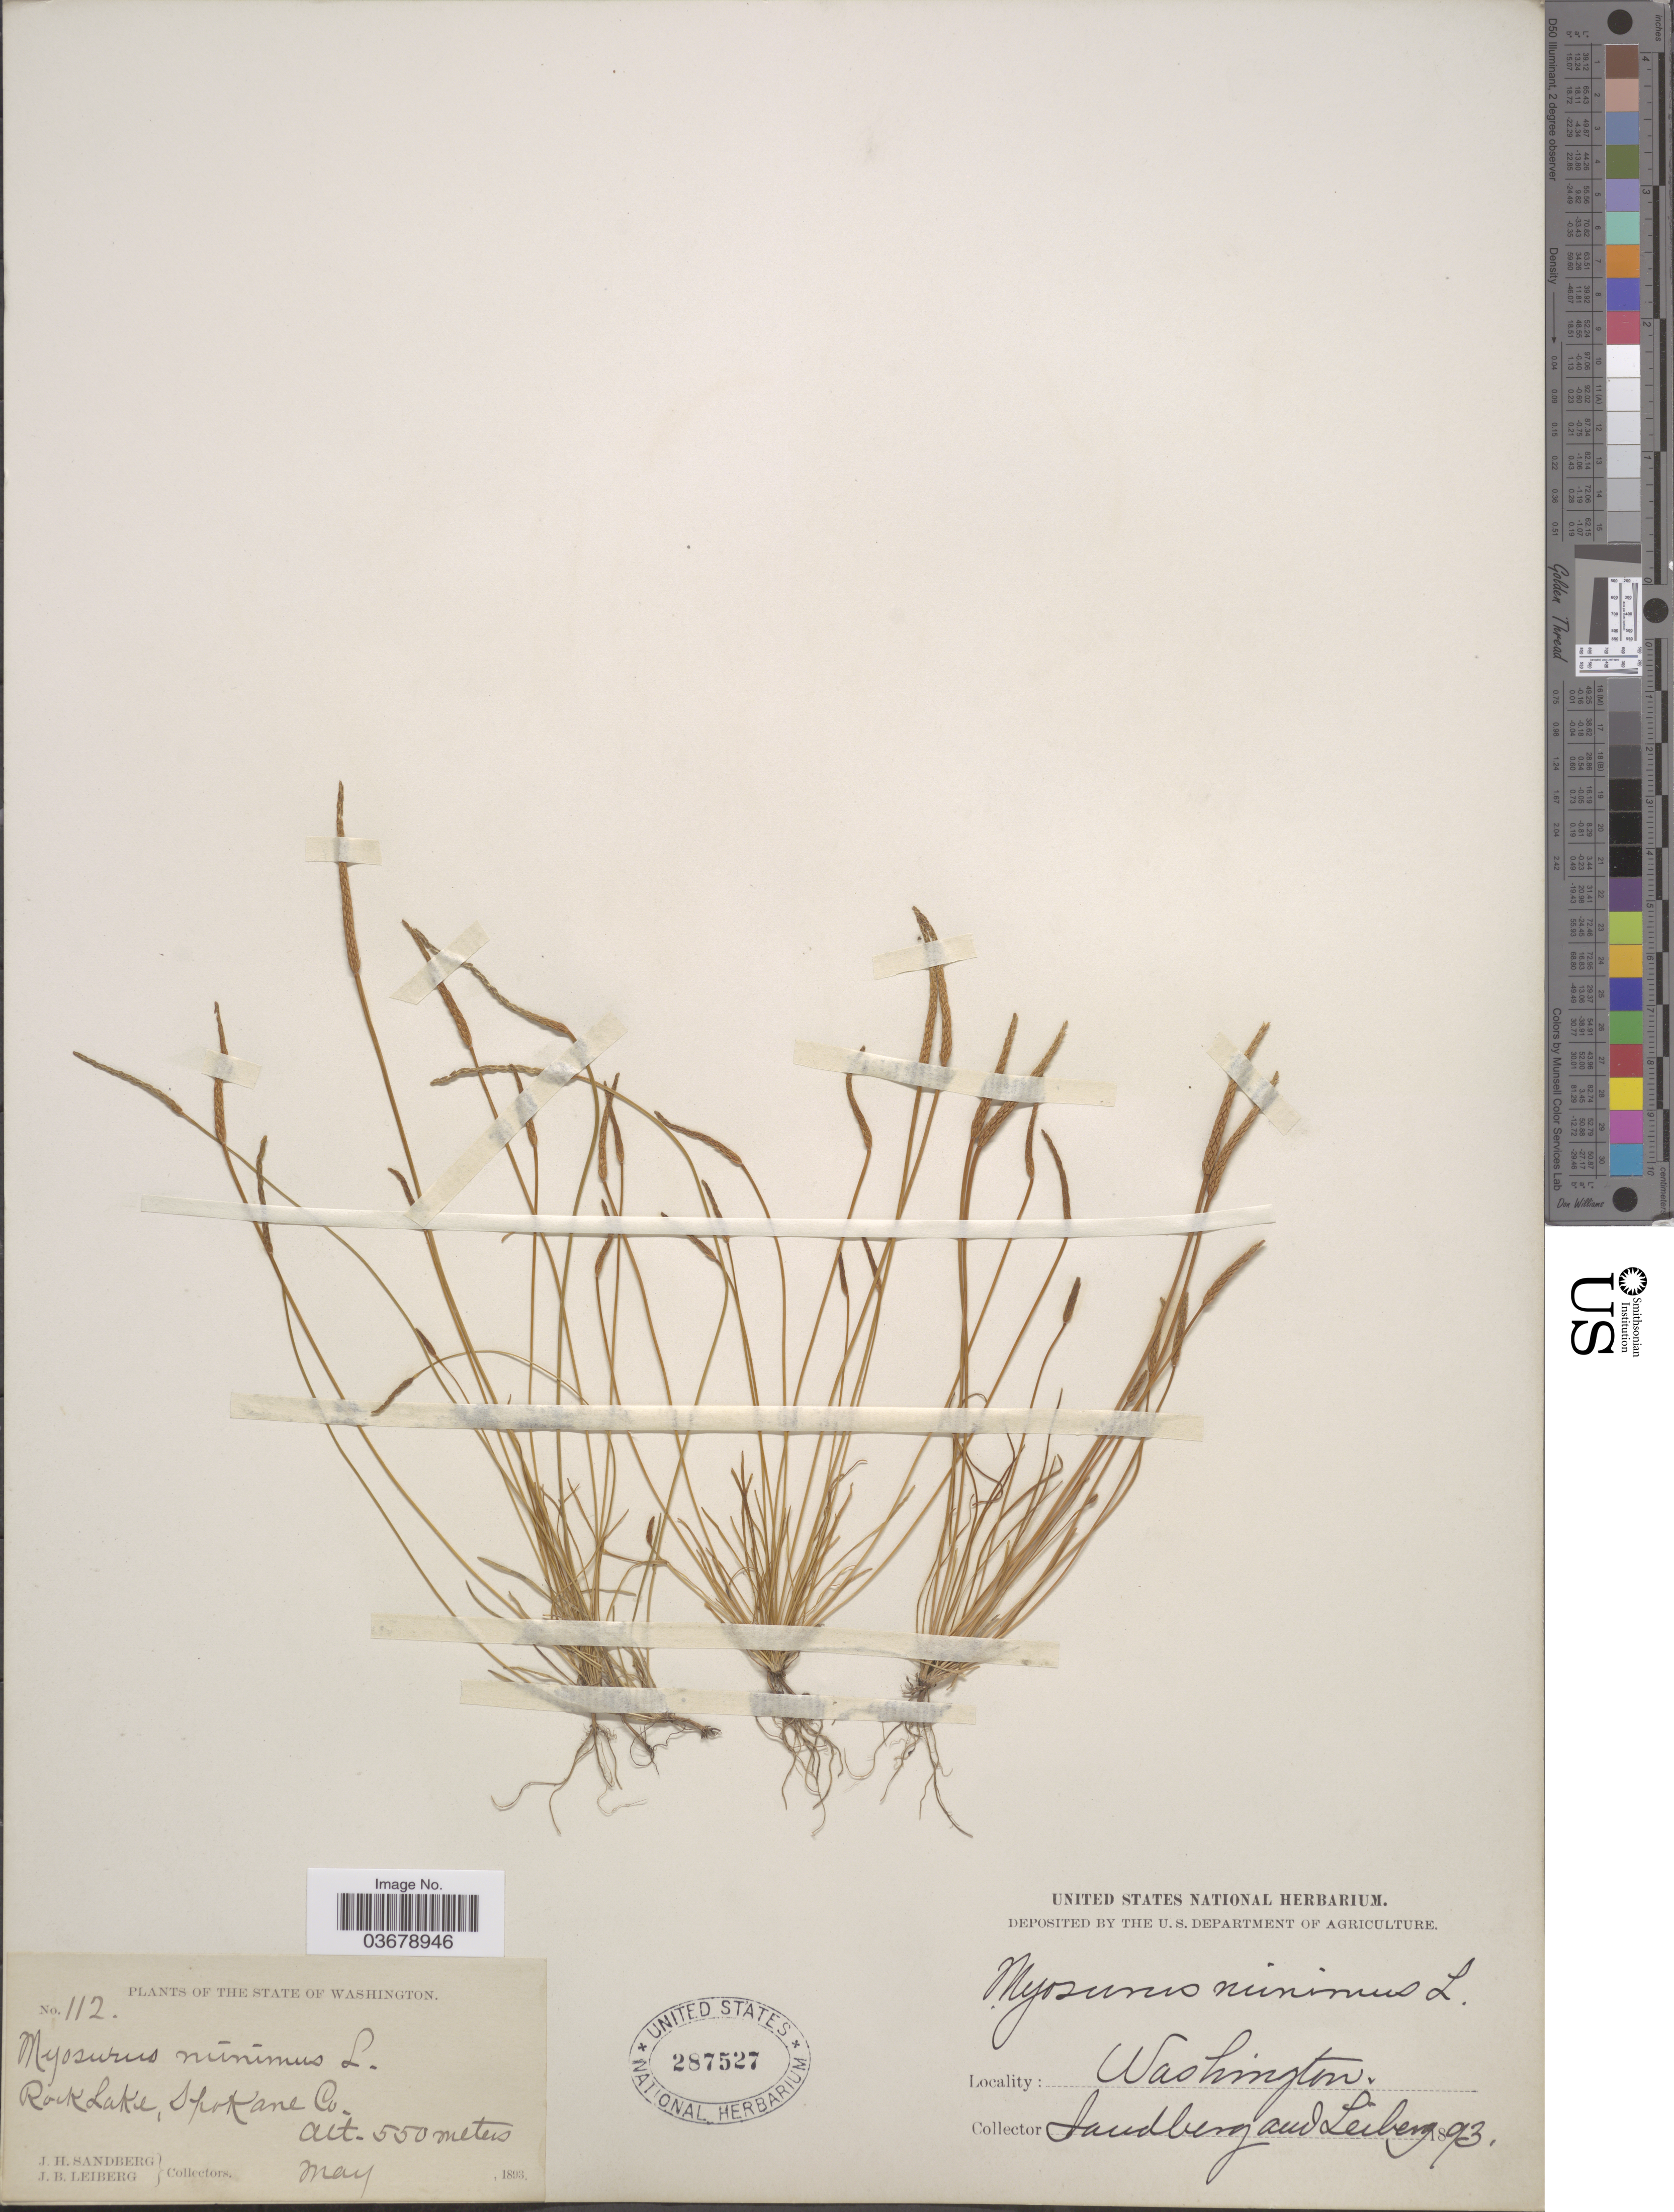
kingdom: Plantae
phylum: Tracheophyta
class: Magnoliopsida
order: Ranunculales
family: Ranunculaceae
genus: Myosurus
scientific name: Myosurus lepturus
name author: (A. Gray) Howell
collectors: J. H. Sandberg & J. B. Leiberg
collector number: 112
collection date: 1893-05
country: United States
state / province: Washington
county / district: Spokane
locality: Rock Lake, Spokane Co.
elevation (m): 550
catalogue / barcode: US 287527